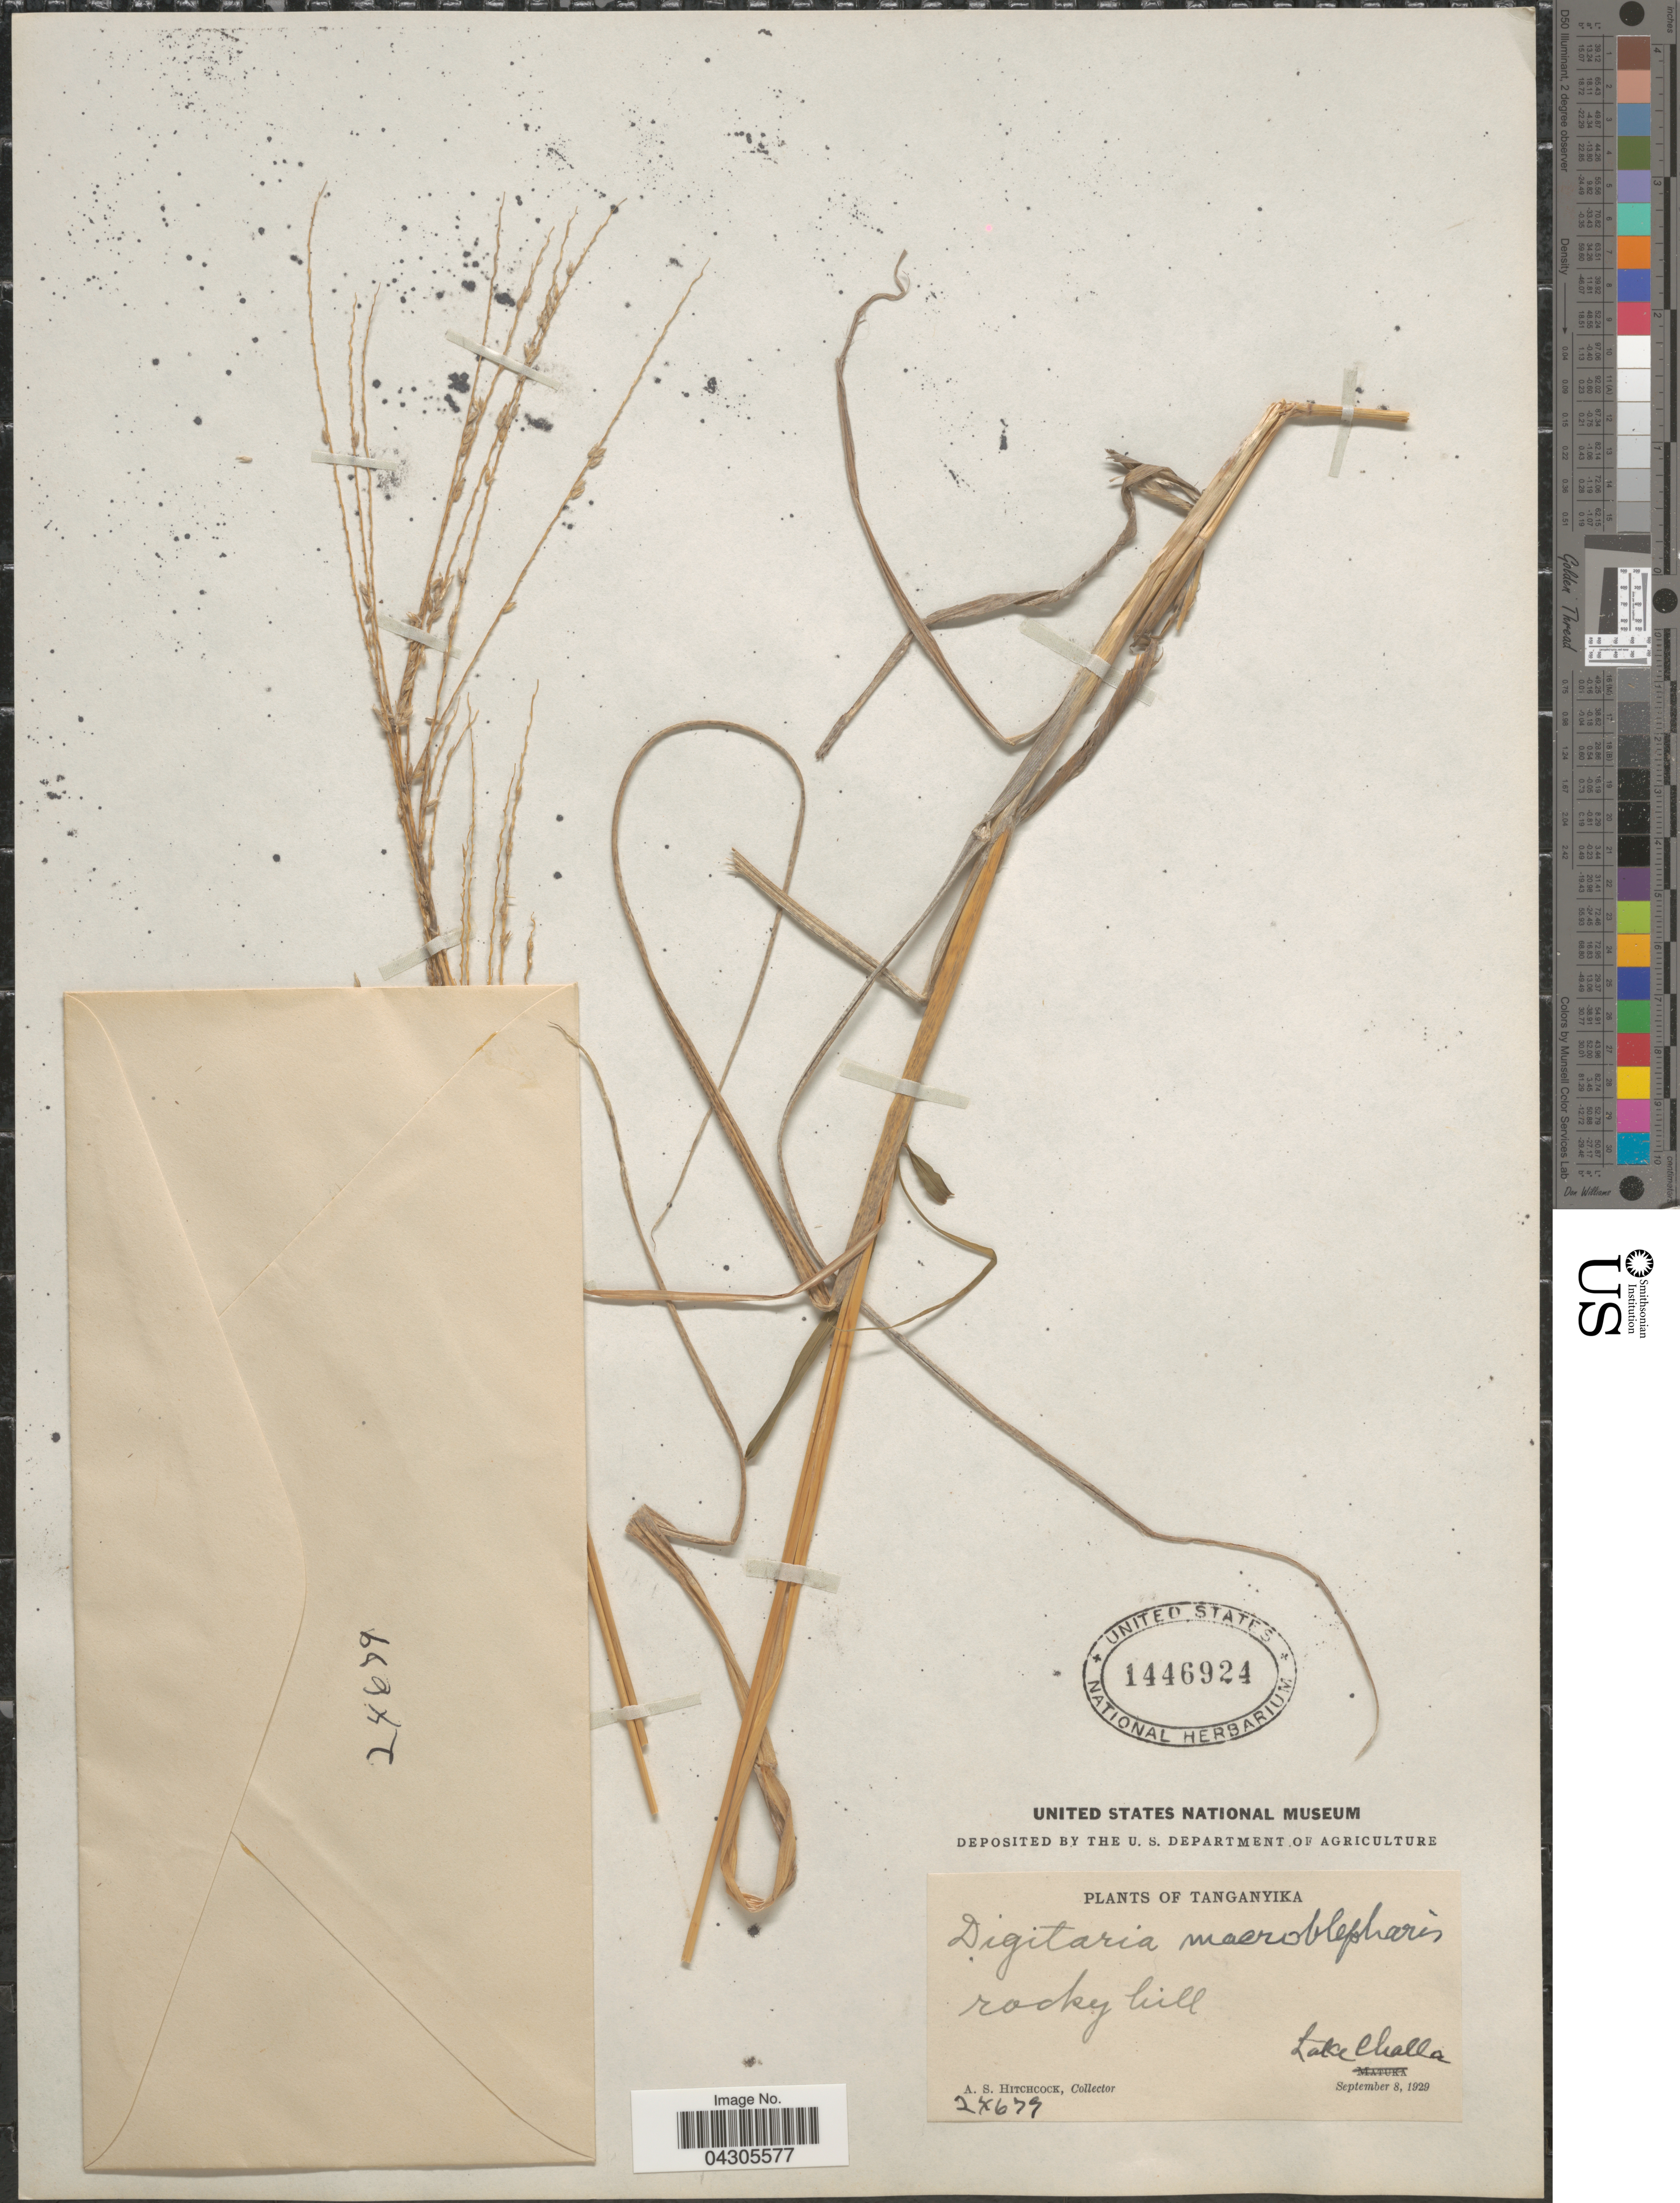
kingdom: Plantae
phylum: Tracheophyta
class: Liliopsida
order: Poales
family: Poaceae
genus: Digitaria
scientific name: Digitaria macroblephara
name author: (Hack.) Stapf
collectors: A. S. Hitchcock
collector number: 24679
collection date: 1929-09-08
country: Tanzania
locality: Tanganyika. Lake Challa.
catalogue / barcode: US 1446924